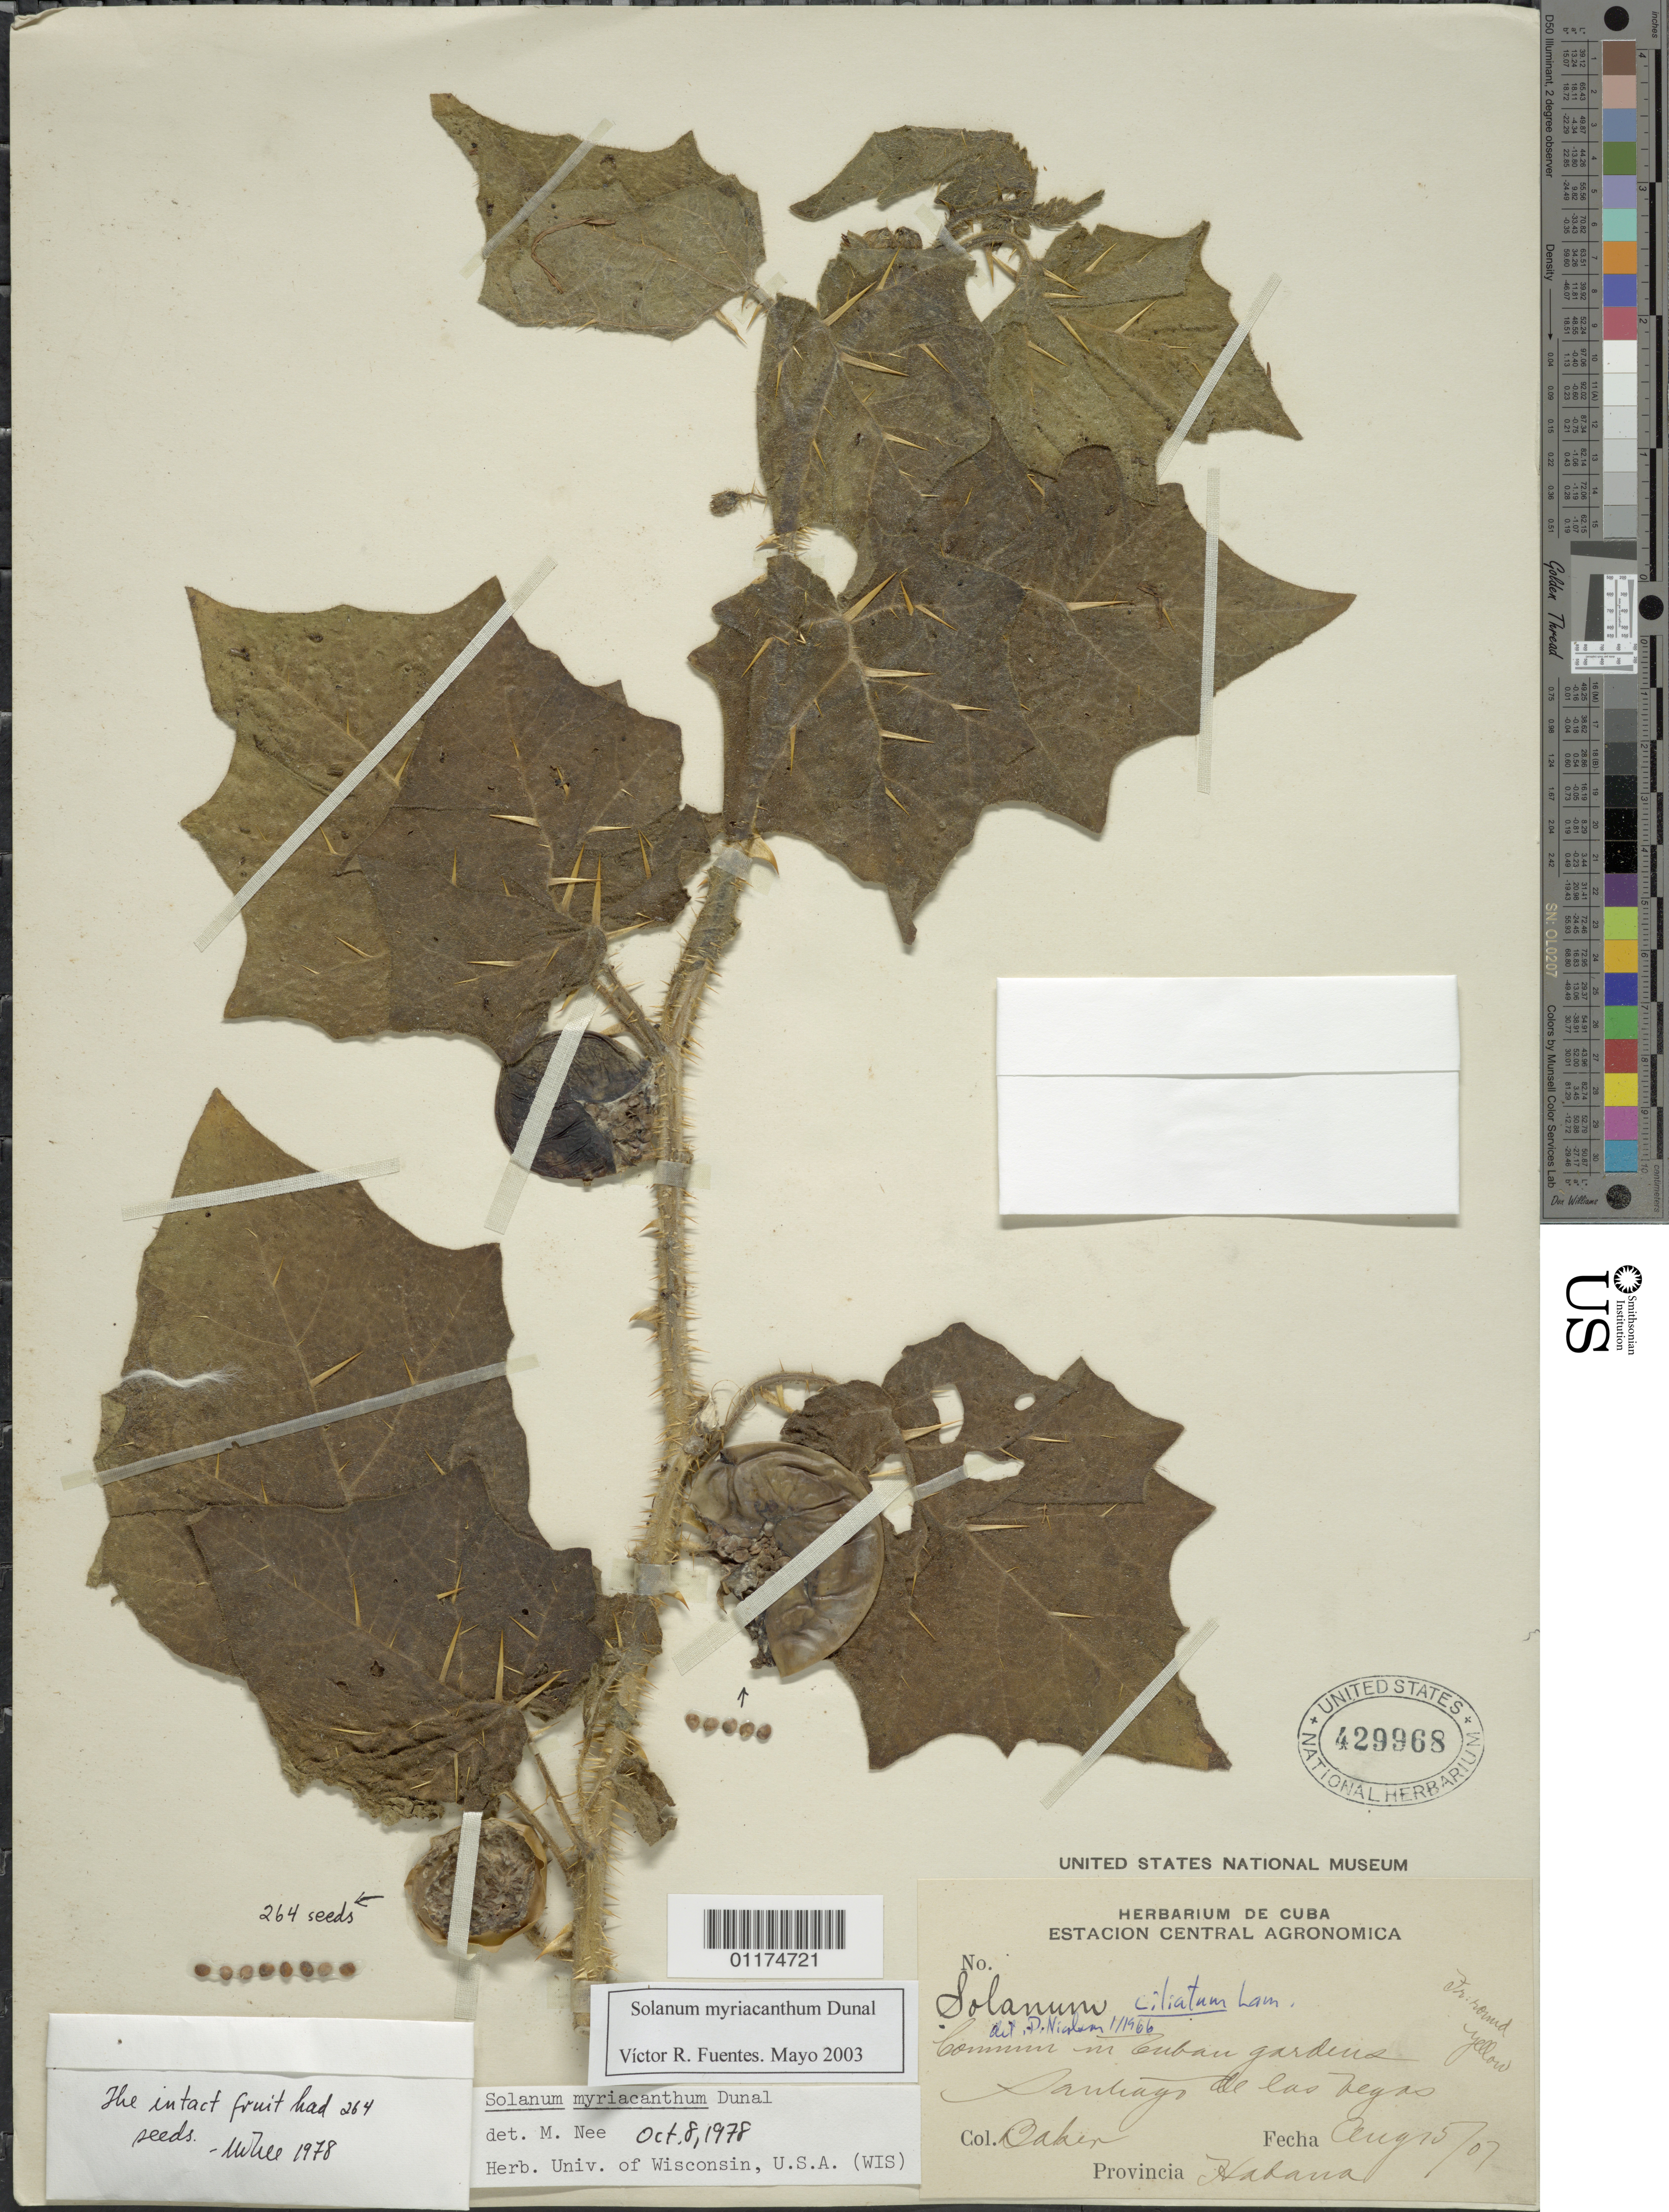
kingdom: Plantae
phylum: Tracheophyta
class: Magnoliopsida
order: Solanales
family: Solanaceae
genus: Solanum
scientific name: Solanum myriacanthum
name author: Dunal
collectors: C. F. Baker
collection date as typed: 15 Aug 1907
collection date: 1907-08-15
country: Cuba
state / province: La Habana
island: Cuba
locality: Santiago de las Vegas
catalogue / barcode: US 429968